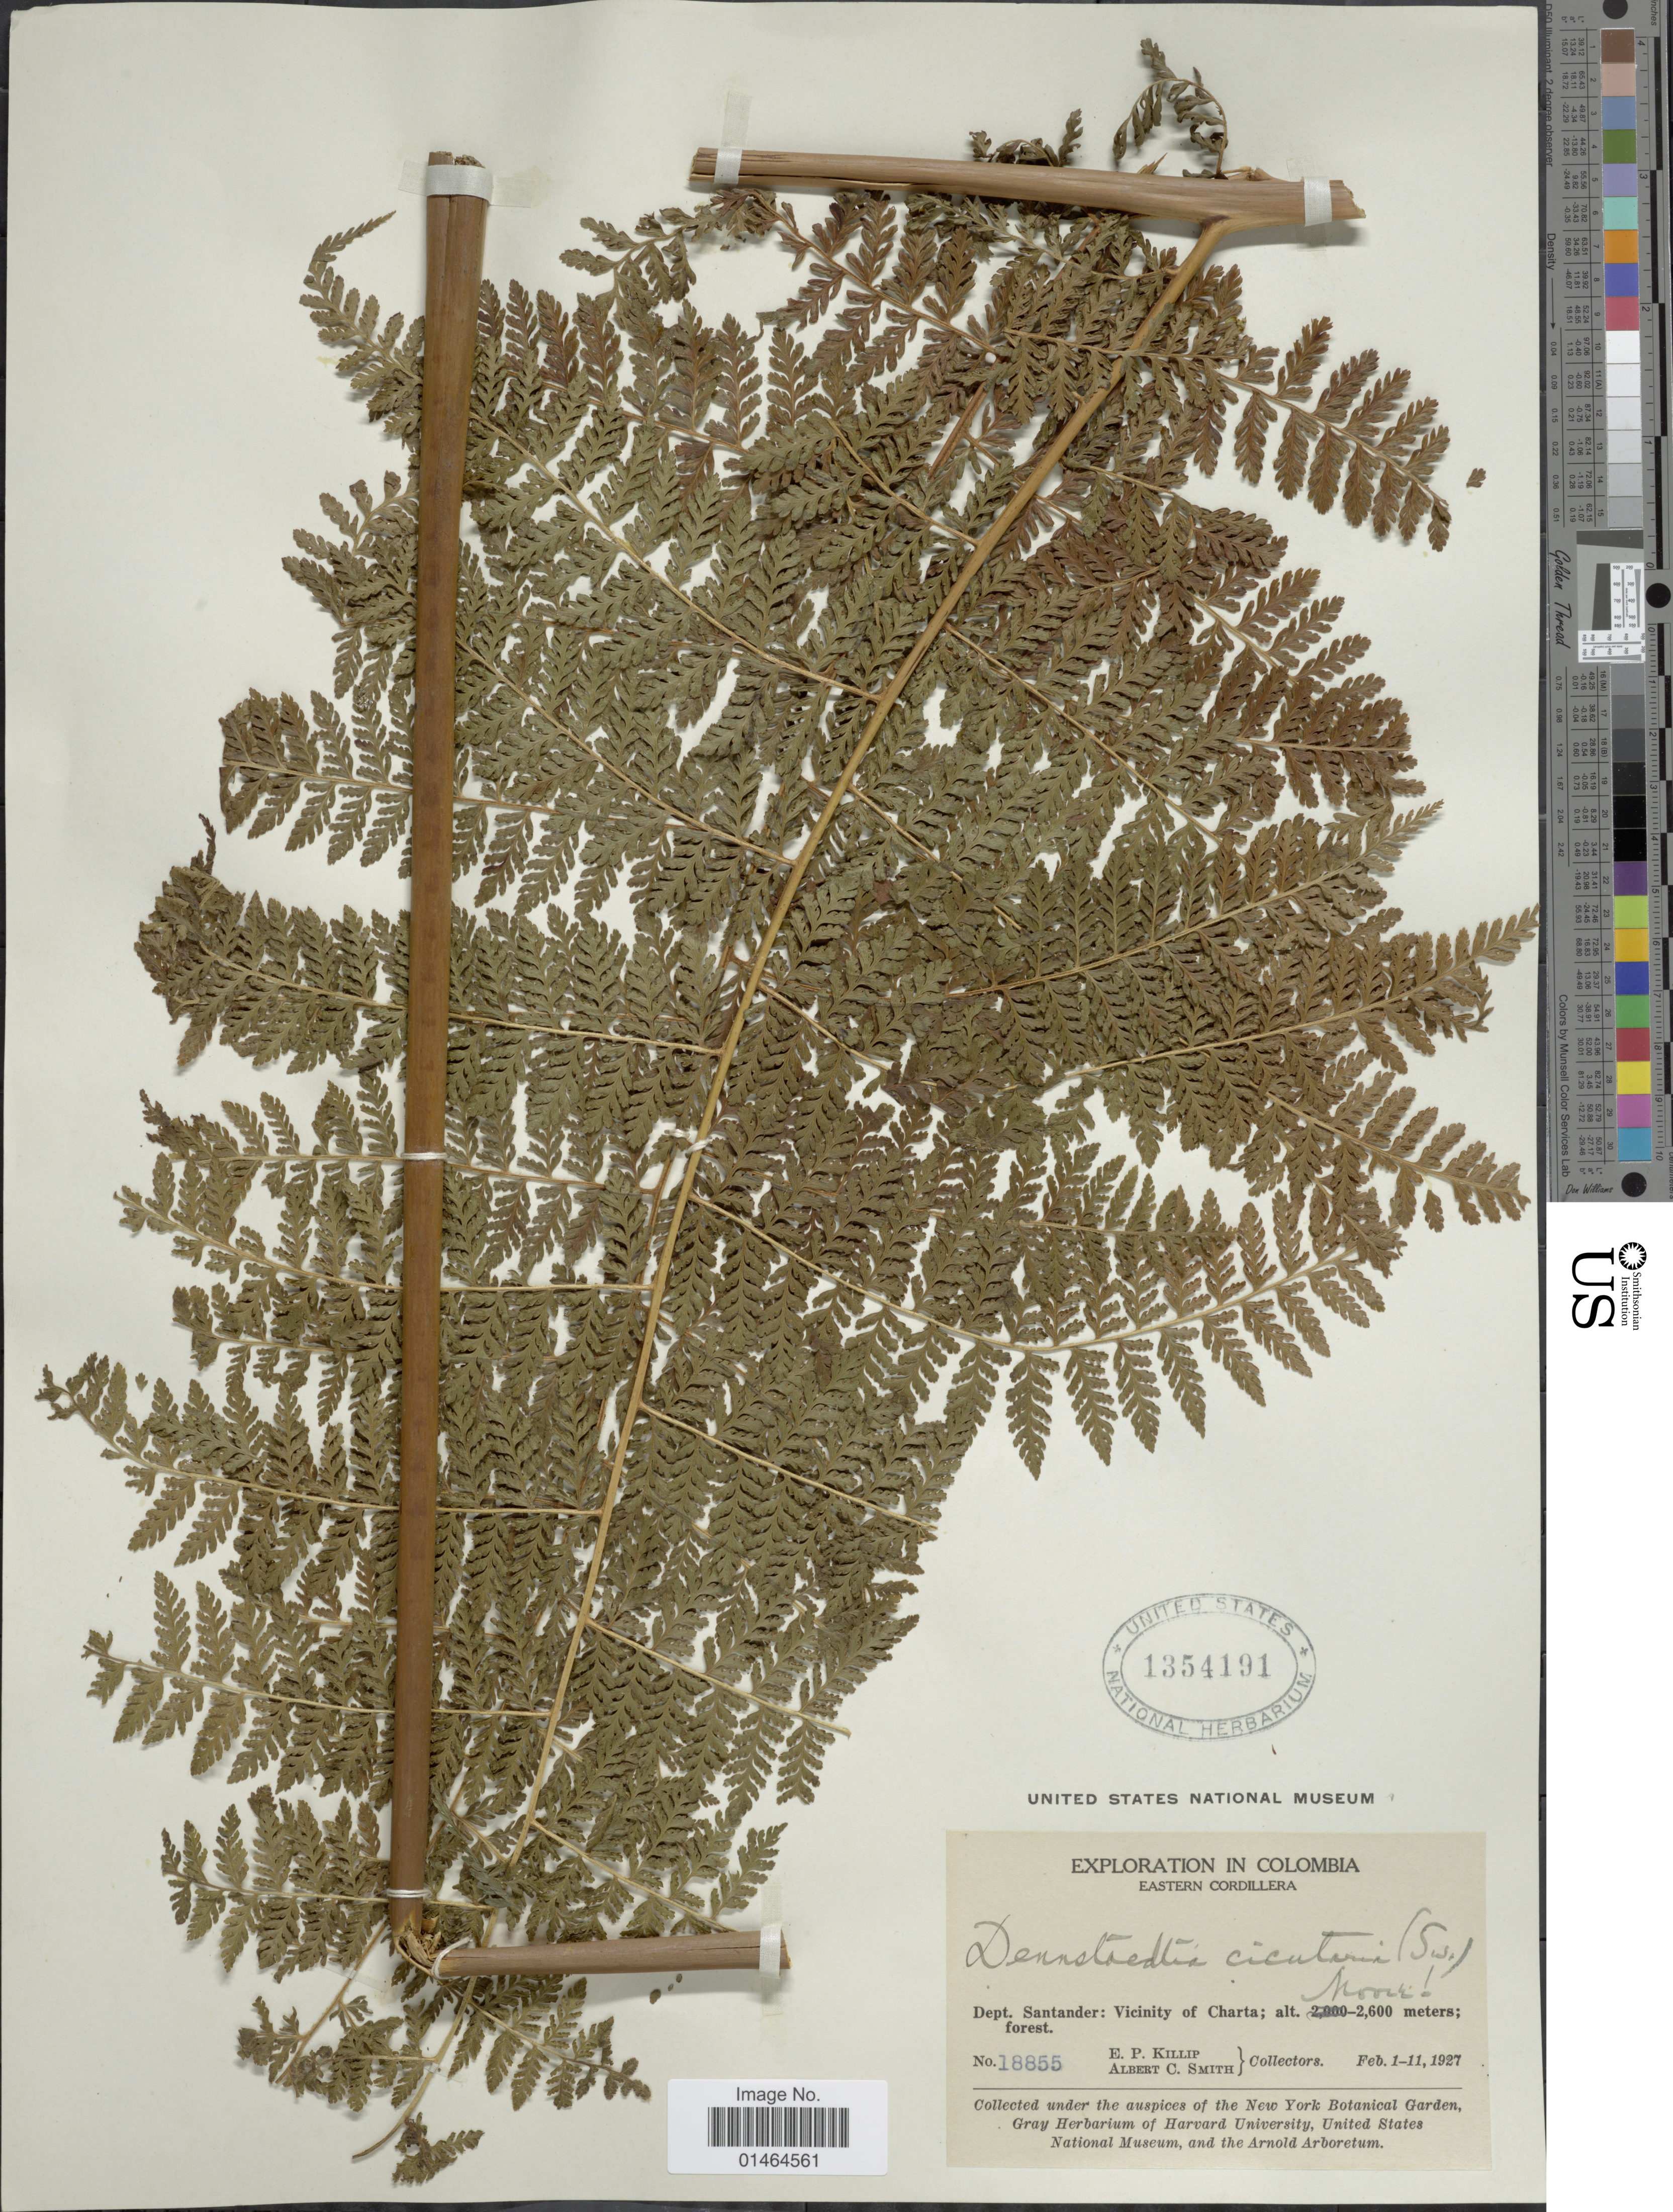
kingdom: Plantae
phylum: Tracheophyta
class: Polypodiopsida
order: Polypodiales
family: Dennstaedtiaceae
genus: Dennstaedtia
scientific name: Dennstaedtia cicutaria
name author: (Sw.) T. Moore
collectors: E. P. Killip & A. C. Smith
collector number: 18855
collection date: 1927-02-01/1927-02-11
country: Colombia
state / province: Santander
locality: Eastern Cordillera. Vicinity of Charta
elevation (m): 2600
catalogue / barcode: US 1354191